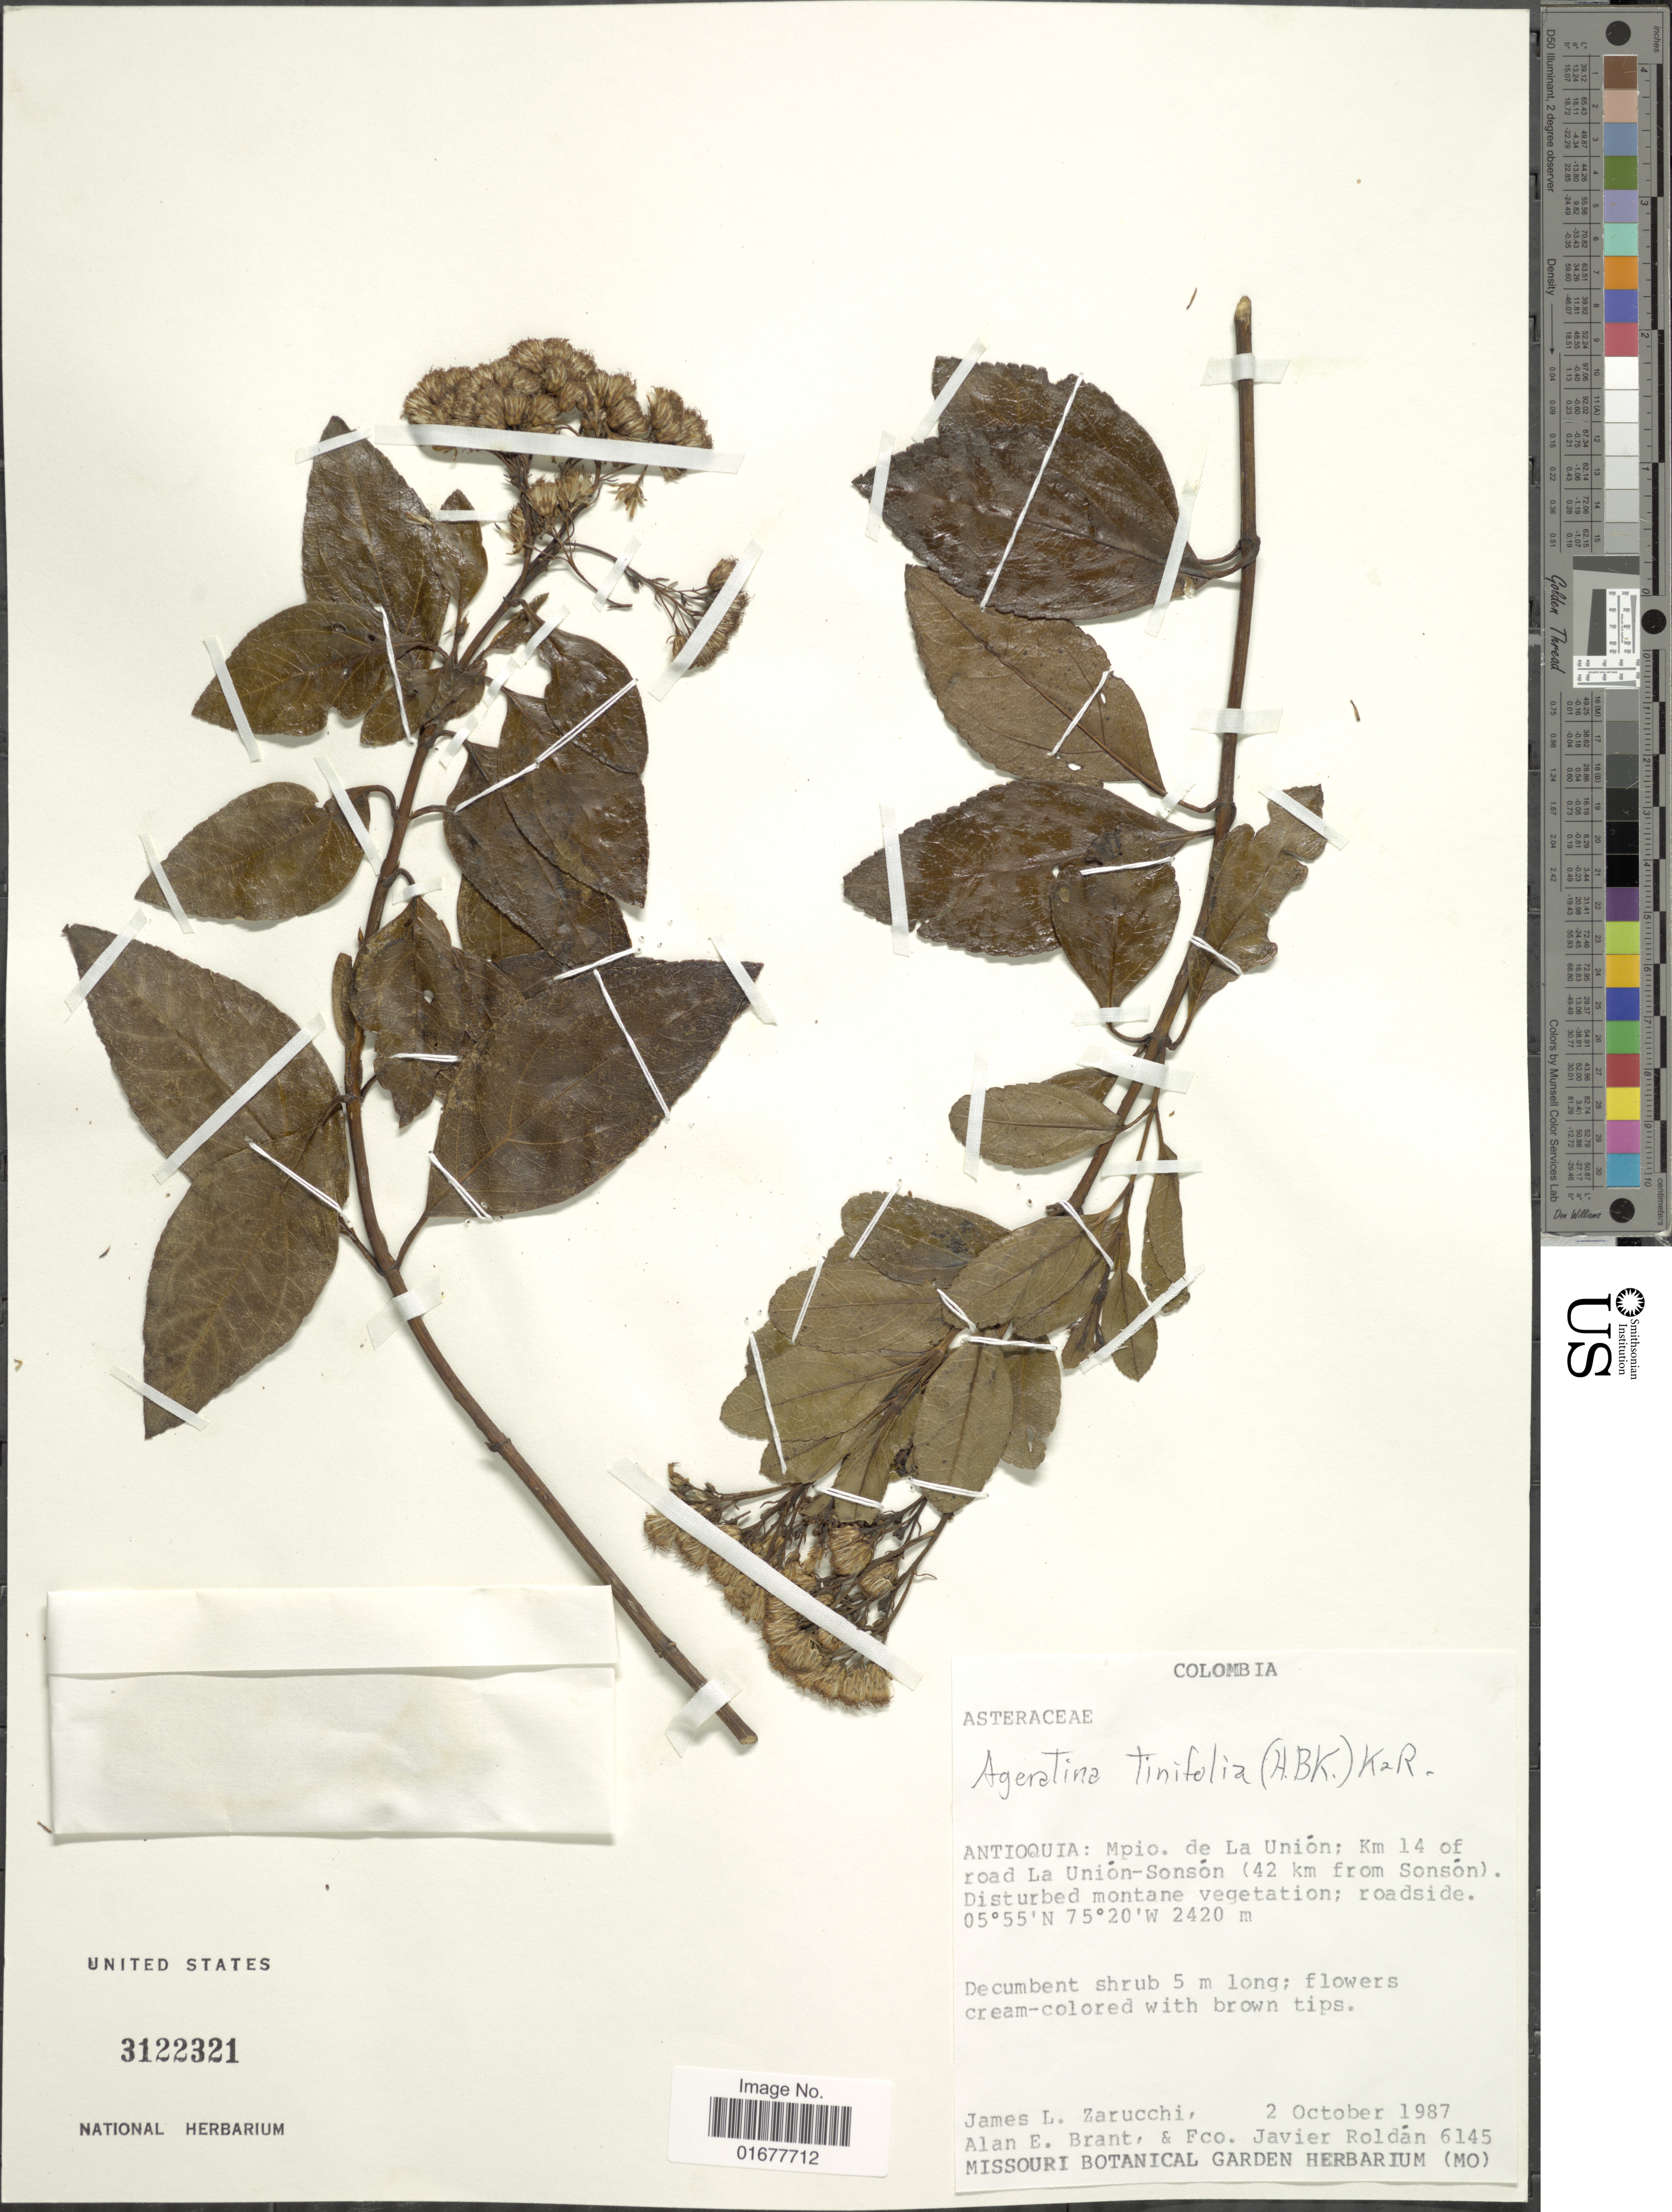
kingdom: Plantae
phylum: Tracheophyta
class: Magnoliopsida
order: Asterales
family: Asteraceae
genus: Ageratina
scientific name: Ageratina tinifolia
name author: (Kunth) R.M. King & H. Rob.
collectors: J. L. Zarucchi, A. Brant & F. J. Roldán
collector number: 6145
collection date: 1987-10-02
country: Colombia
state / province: Antioquia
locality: Mpio. de La Union; Km 14 of road La Union-Sonson (42 km from Sonson)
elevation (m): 2420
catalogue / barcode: US 3122321